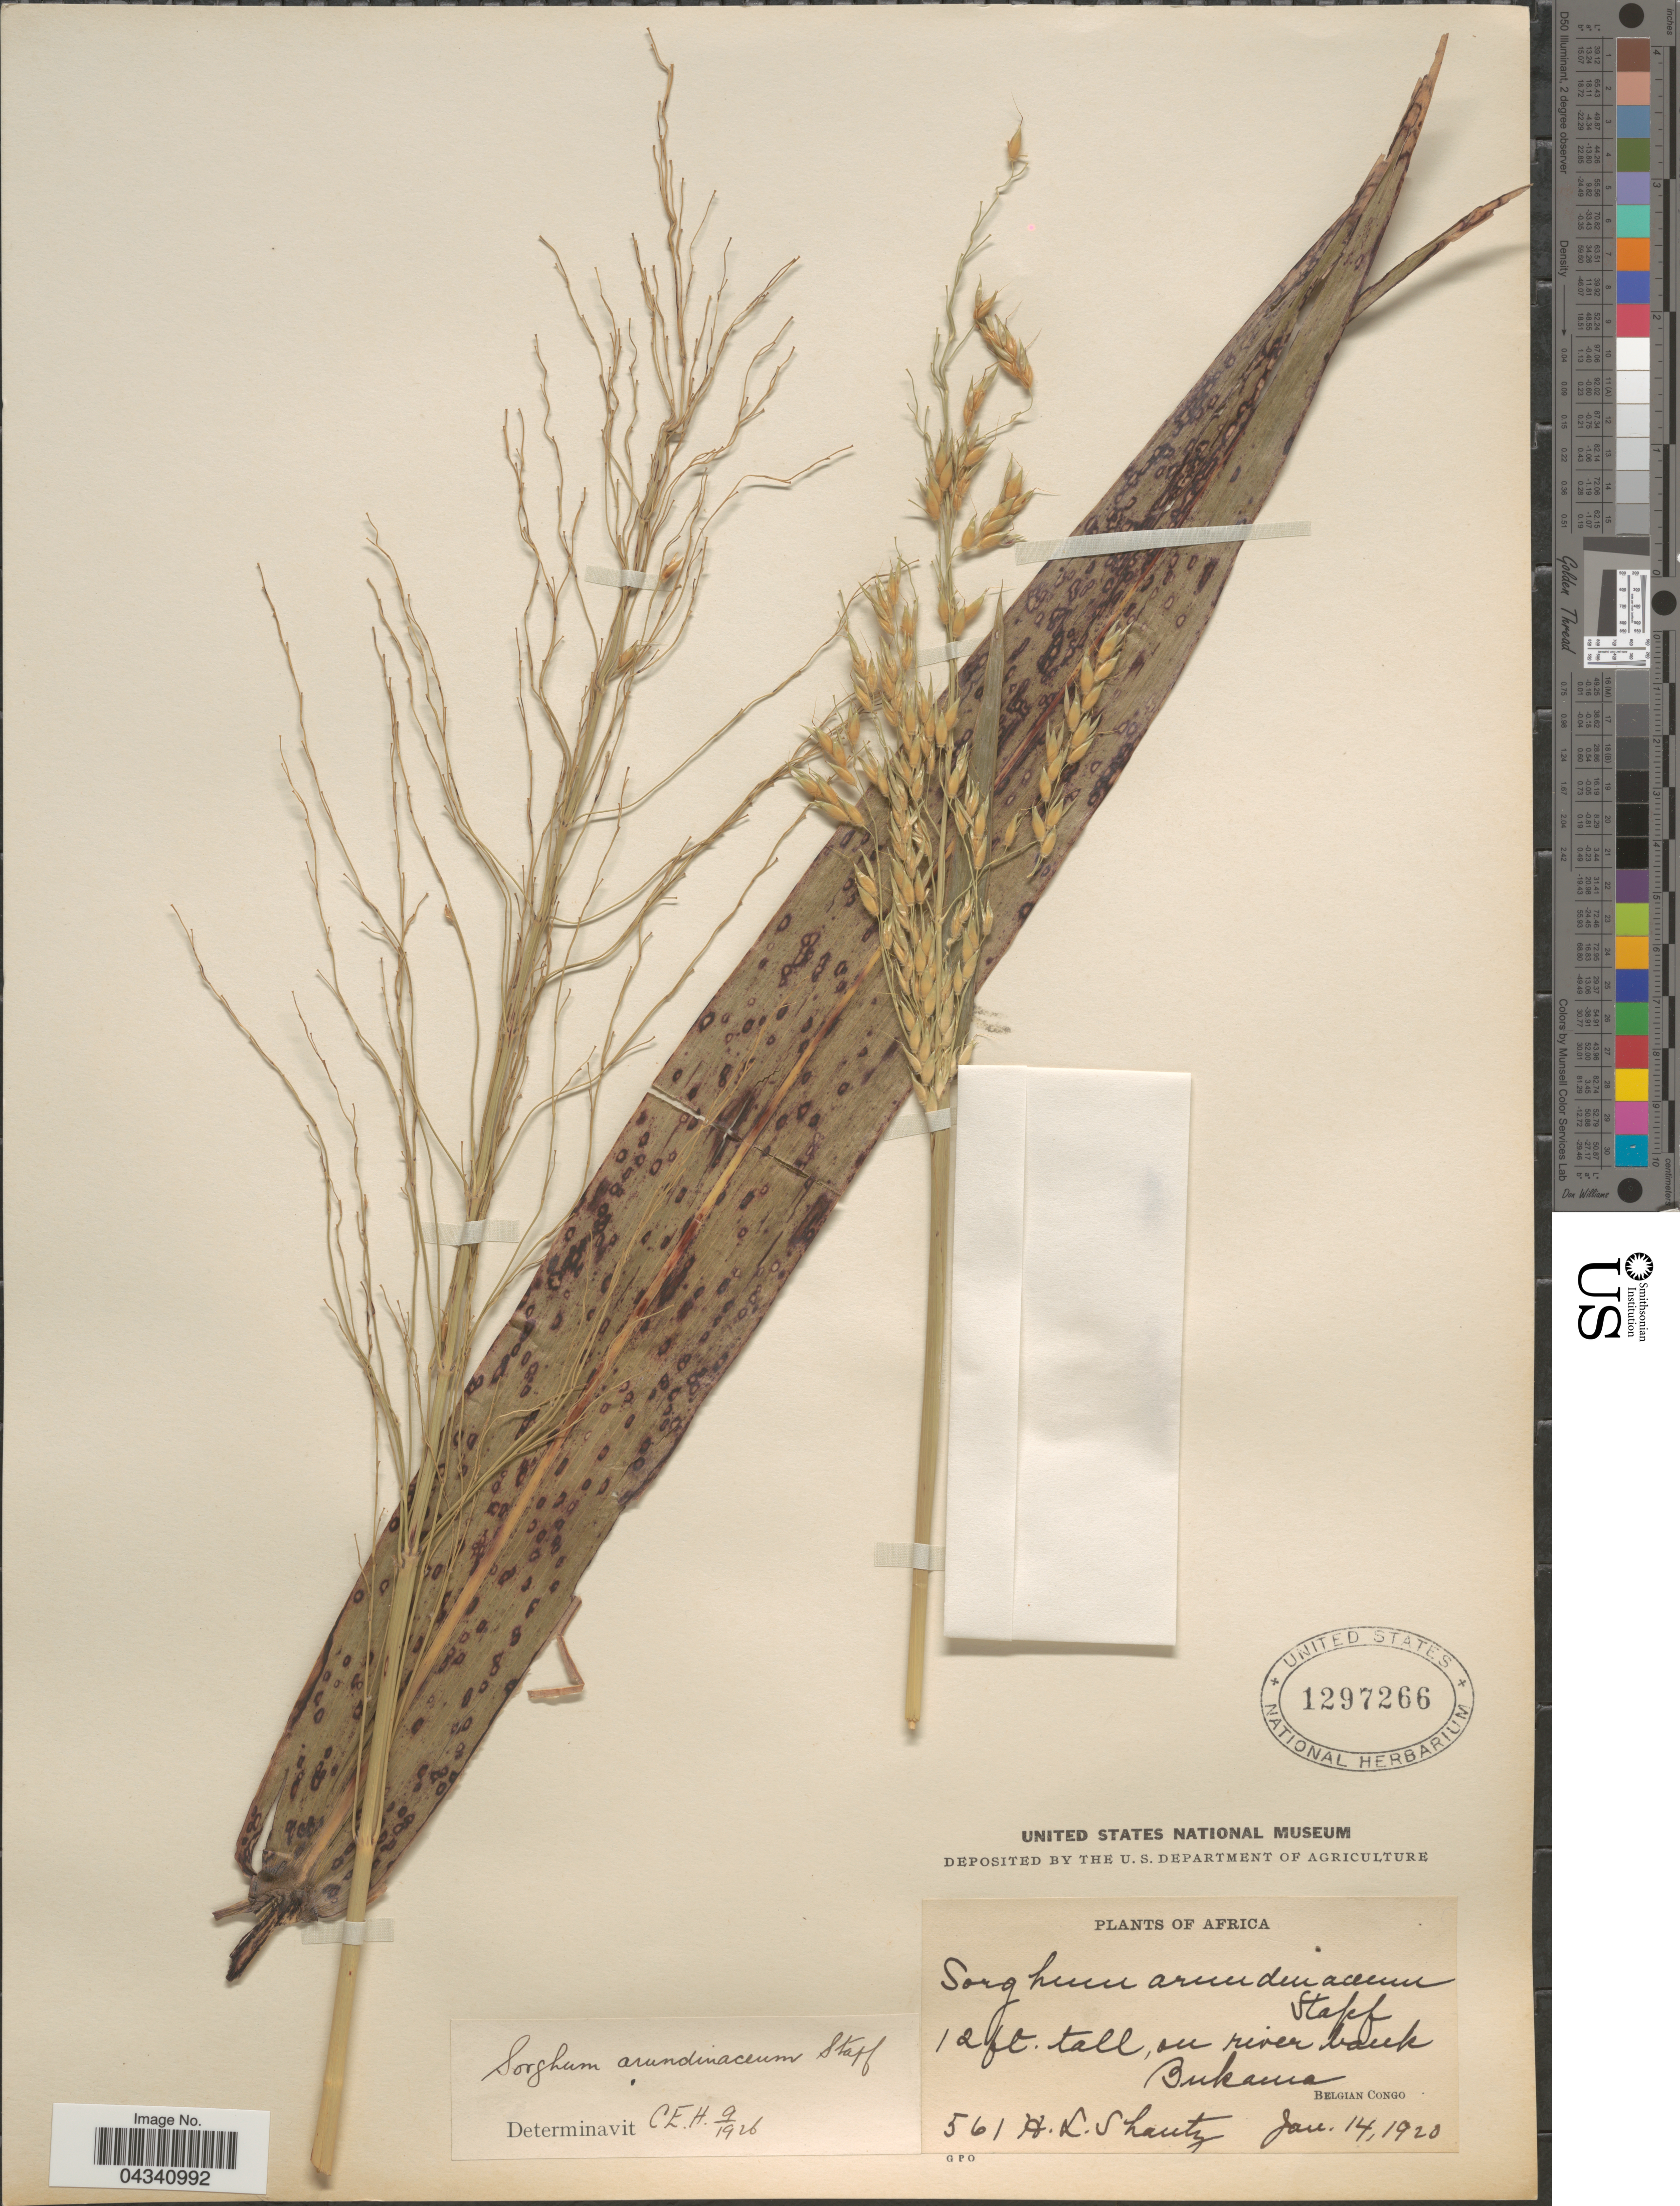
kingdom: Plantae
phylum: Tracheophyta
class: Liliopsida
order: Poales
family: Poaceae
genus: Sorghum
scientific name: Sorghum arundinaceum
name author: (Desv.) Stapf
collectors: H. Shantz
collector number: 561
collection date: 1920-01-14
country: Congo, Democratic Republic of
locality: On river bank Bukama. Belgian Congo.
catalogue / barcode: US 1297266